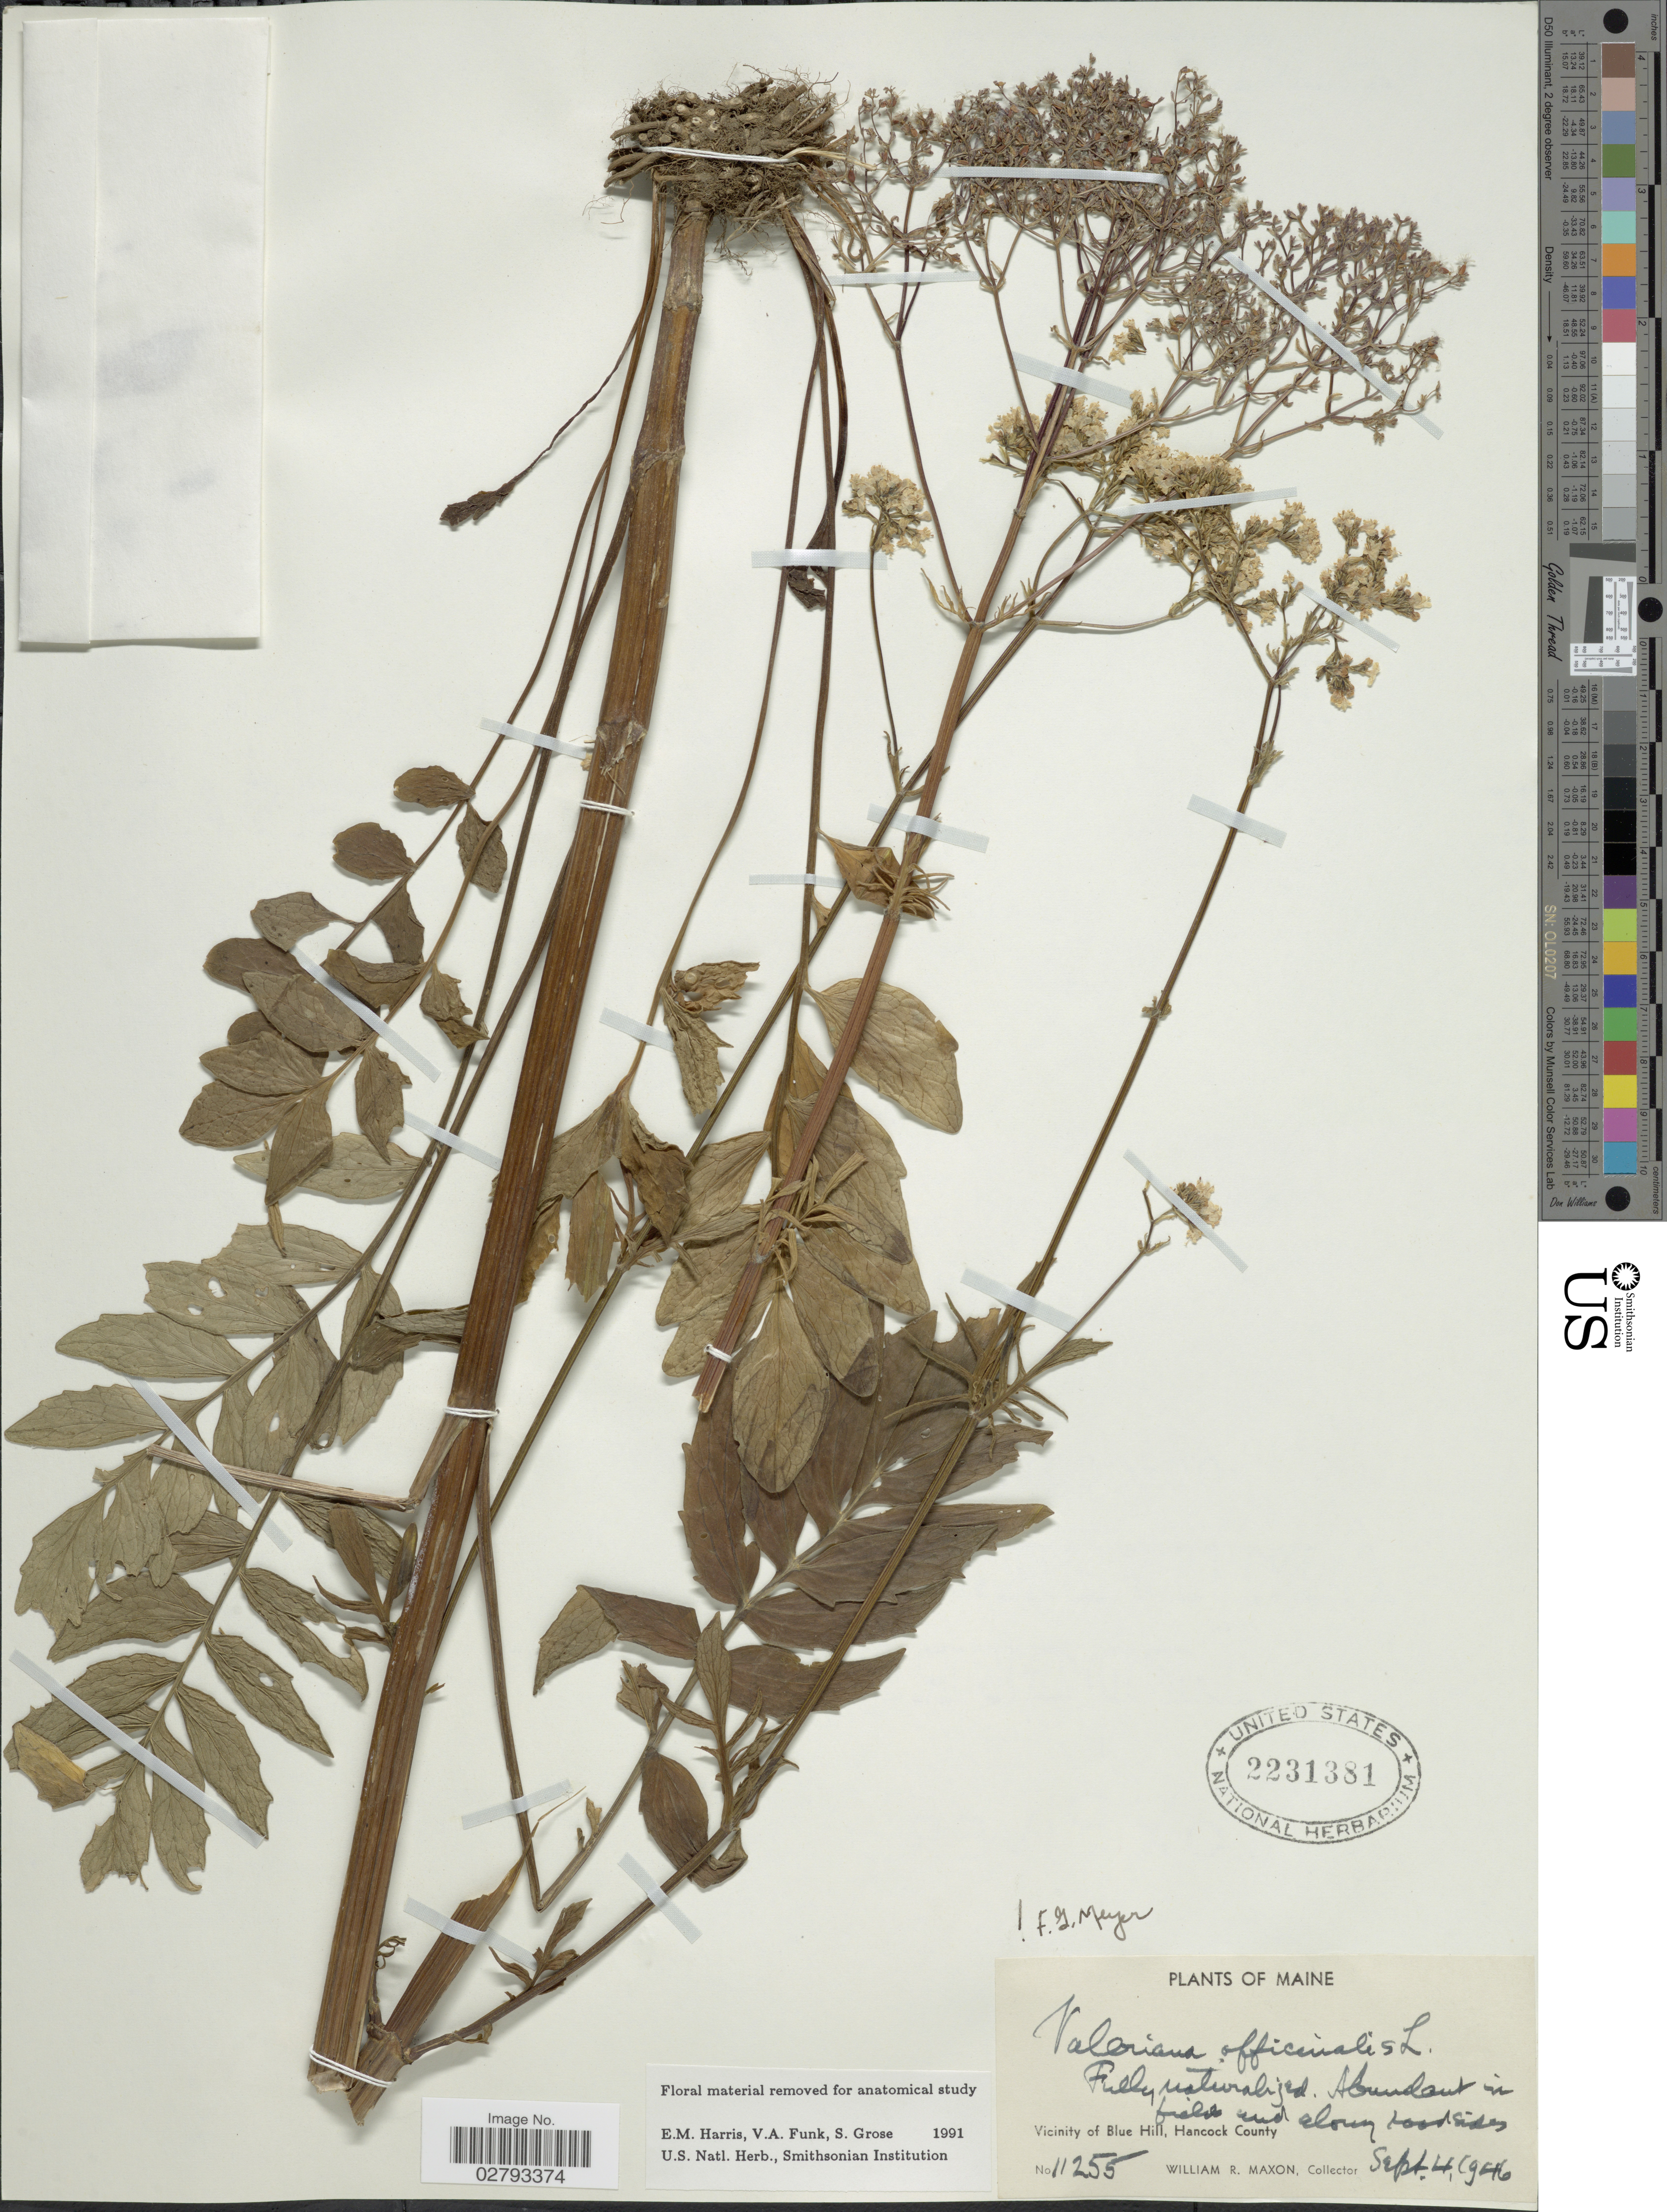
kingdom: Plantae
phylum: Tracheophyta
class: Magnoliopsida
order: Dipsacales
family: Caprifoliaceae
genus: Valeriana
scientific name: Valeriana officinalis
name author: L.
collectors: W. R. Maxon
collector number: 11255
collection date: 1946-09-04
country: United States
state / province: Maine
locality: Vicinity of Blue Hill, Hancock County.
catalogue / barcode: US 2231381